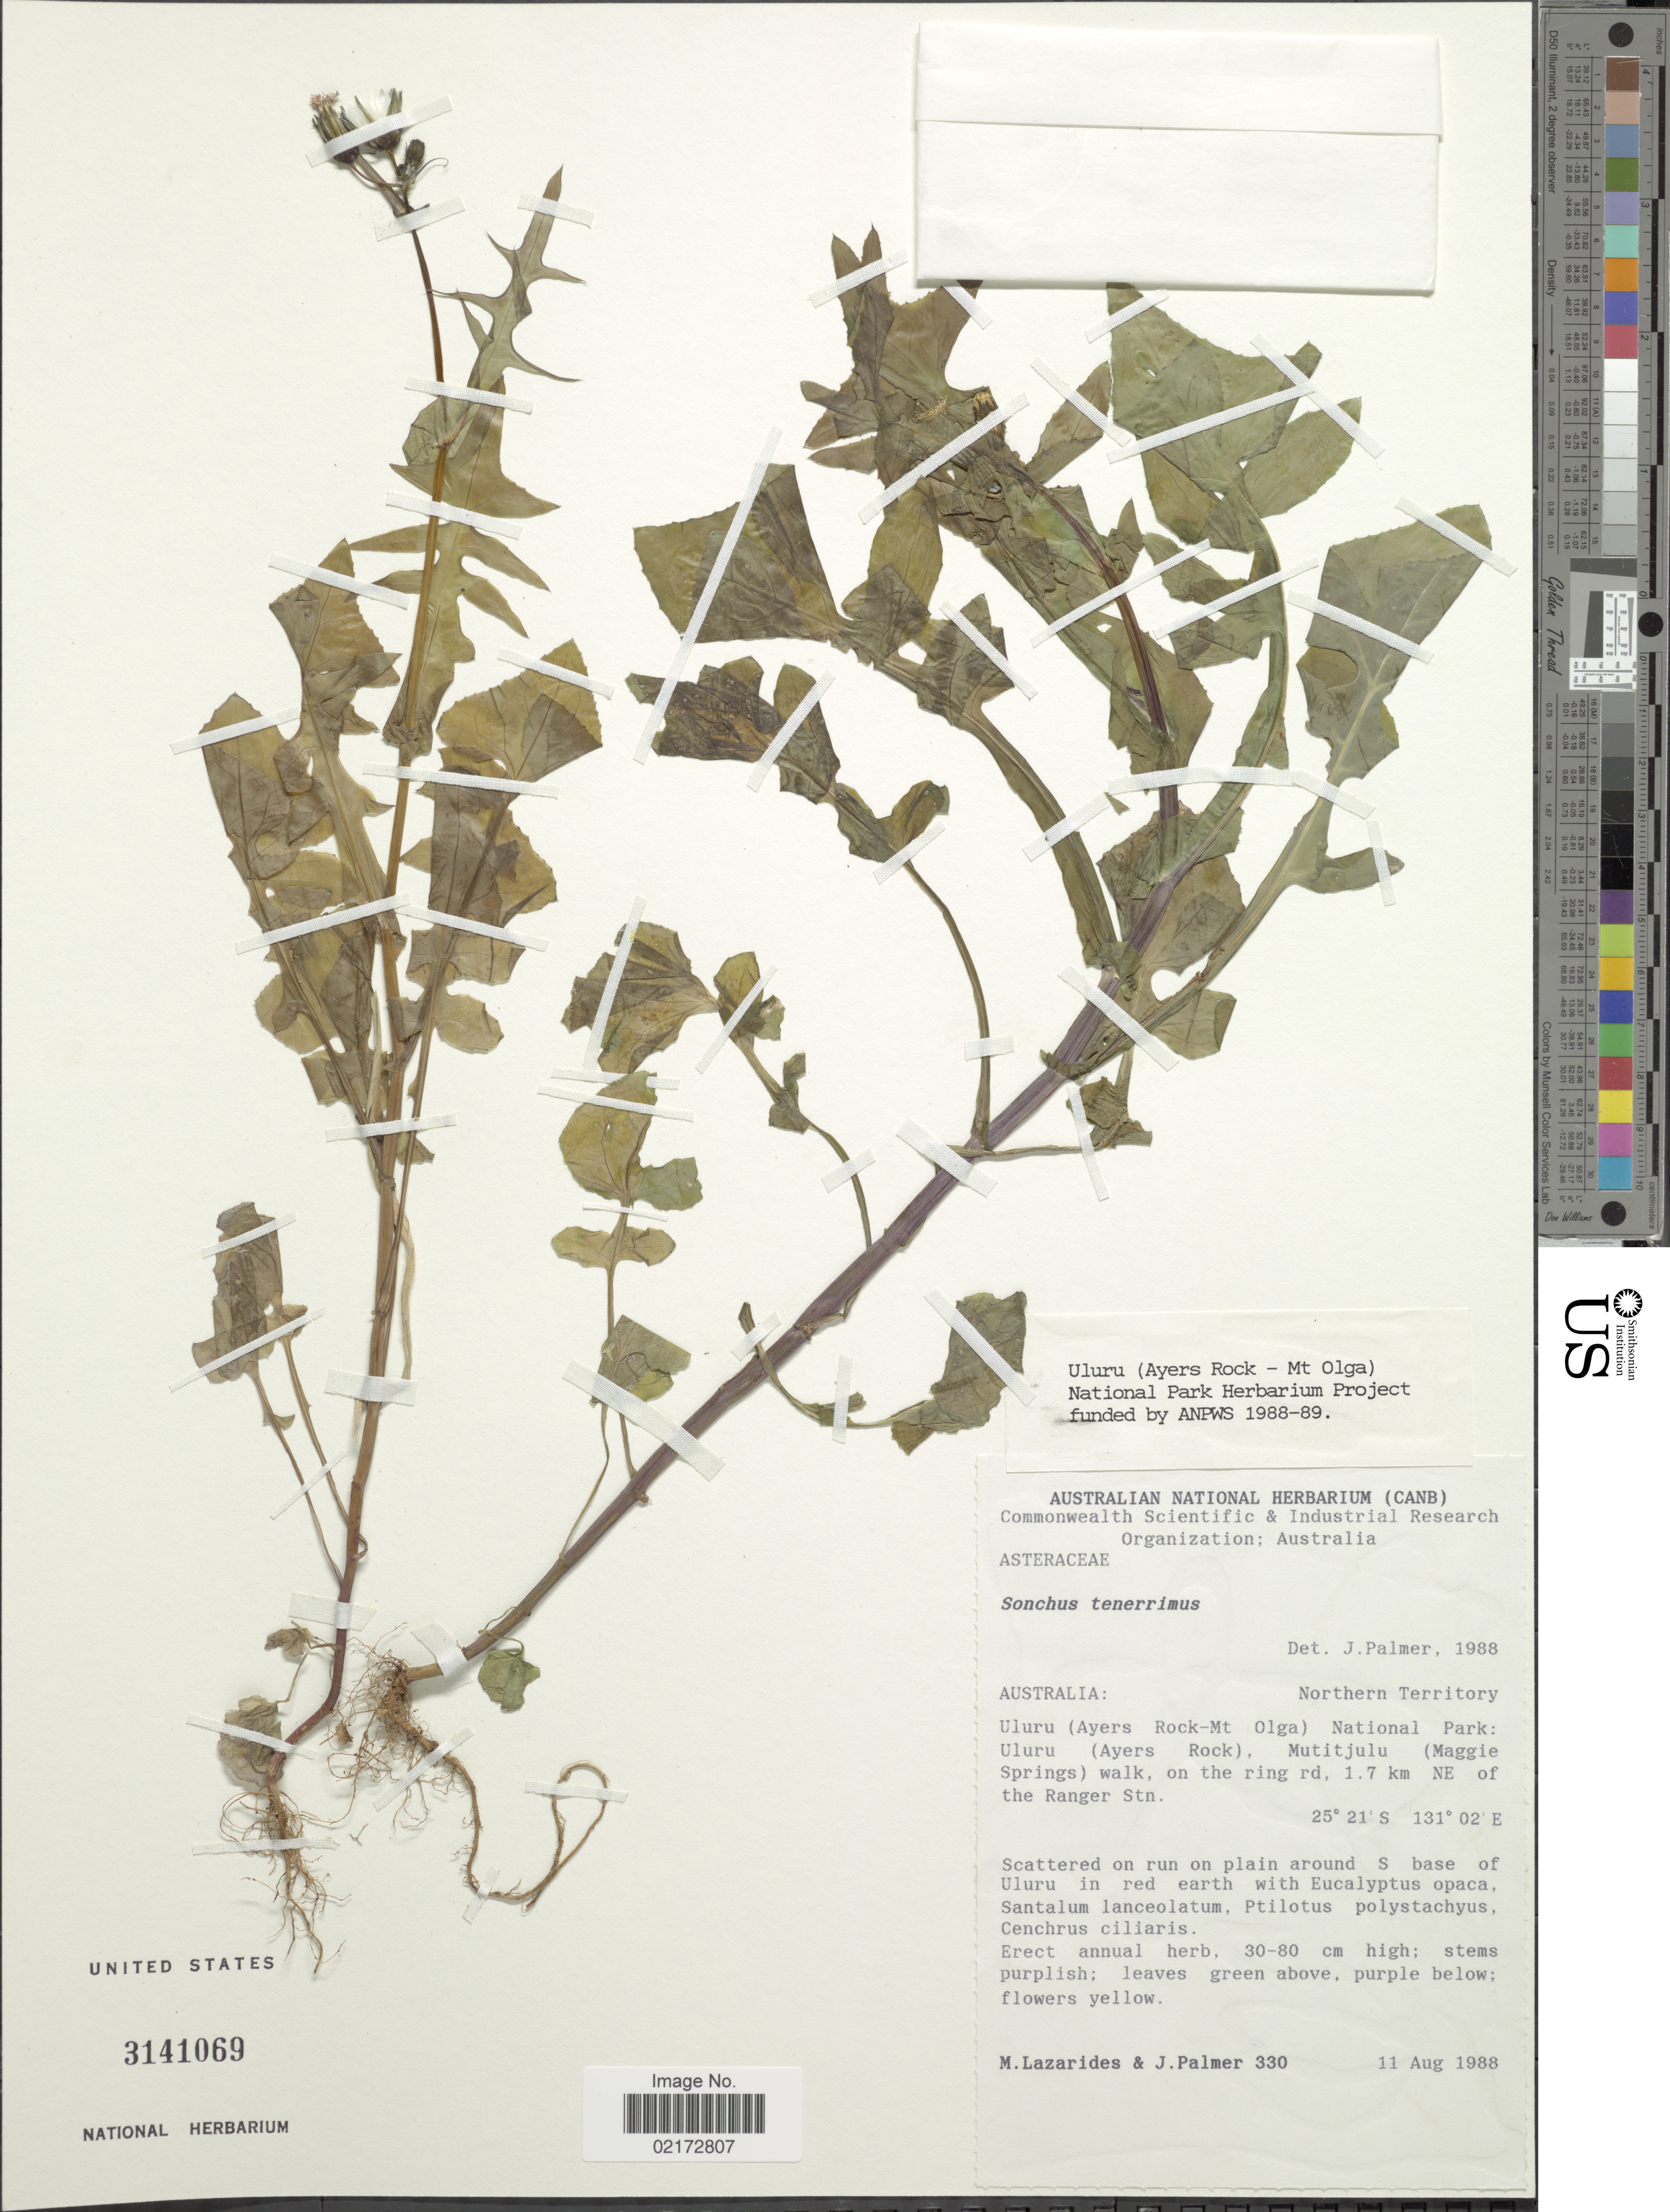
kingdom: Plantae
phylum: Tracheophyta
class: Magnoliopsida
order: Asterales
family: Asteraceae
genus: Sonchus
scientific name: Sonchus tenerrimus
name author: L.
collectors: M. Lazarides & J. Palmer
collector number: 330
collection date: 1988-08-11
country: Australia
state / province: Northern Territory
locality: Northern Territory. Uluru (Ayers Rock-Mt Olga) National Park: Uluru (Ayers Rock). Mutitjulu (Maggie Springs) walk, on the ring rd, 1.7 km NE of the Ranger Stn.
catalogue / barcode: US 3141069